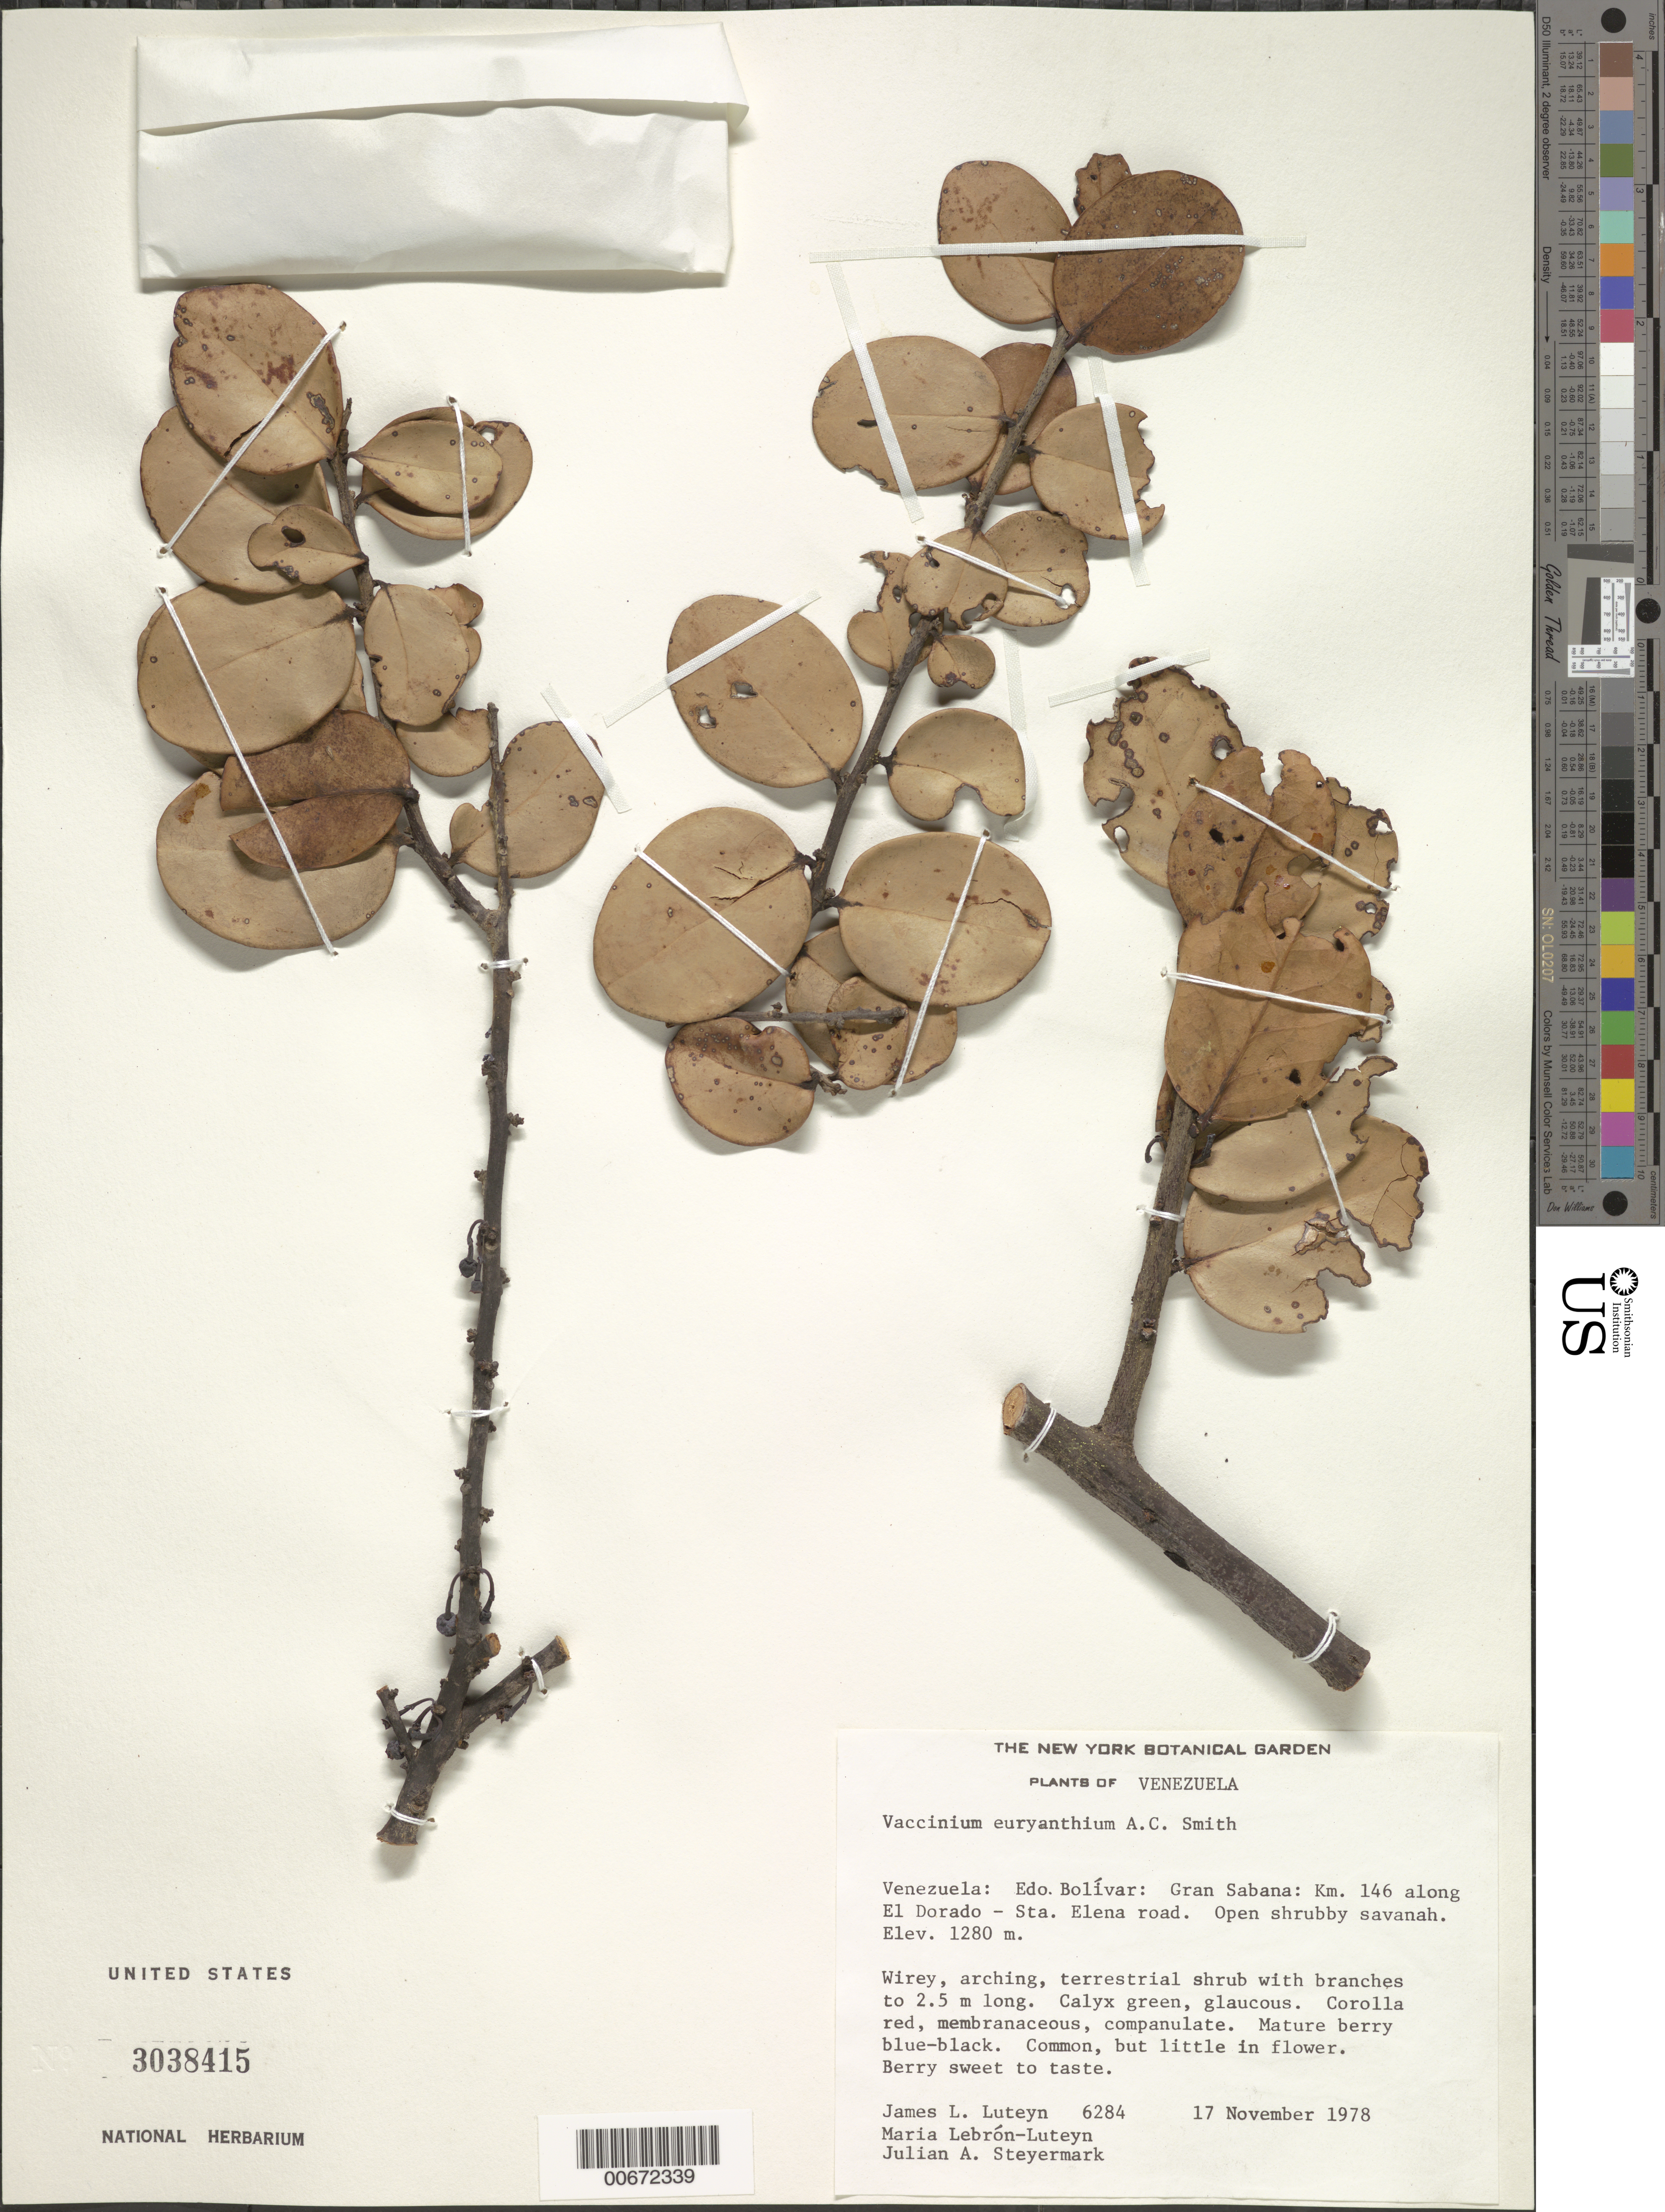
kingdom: Plantae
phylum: Tracheophyta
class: Magnoliopsida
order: Ericales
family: Ericaceae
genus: Vaccinium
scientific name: Vaccinium euryanthum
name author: A.C. Sm.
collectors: J. L. Luteyn, M. L. Lebrón-Luteyn & J. Steyermark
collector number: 6284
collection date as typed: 17-Nov-78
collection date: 1978-11-17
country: Venezuela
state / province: Bolívar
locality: Gran Sabana, km 146 along El Dorado-Sta. Elena road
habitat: Open shrubby savanna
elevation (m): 1280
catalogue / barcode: US 3038415